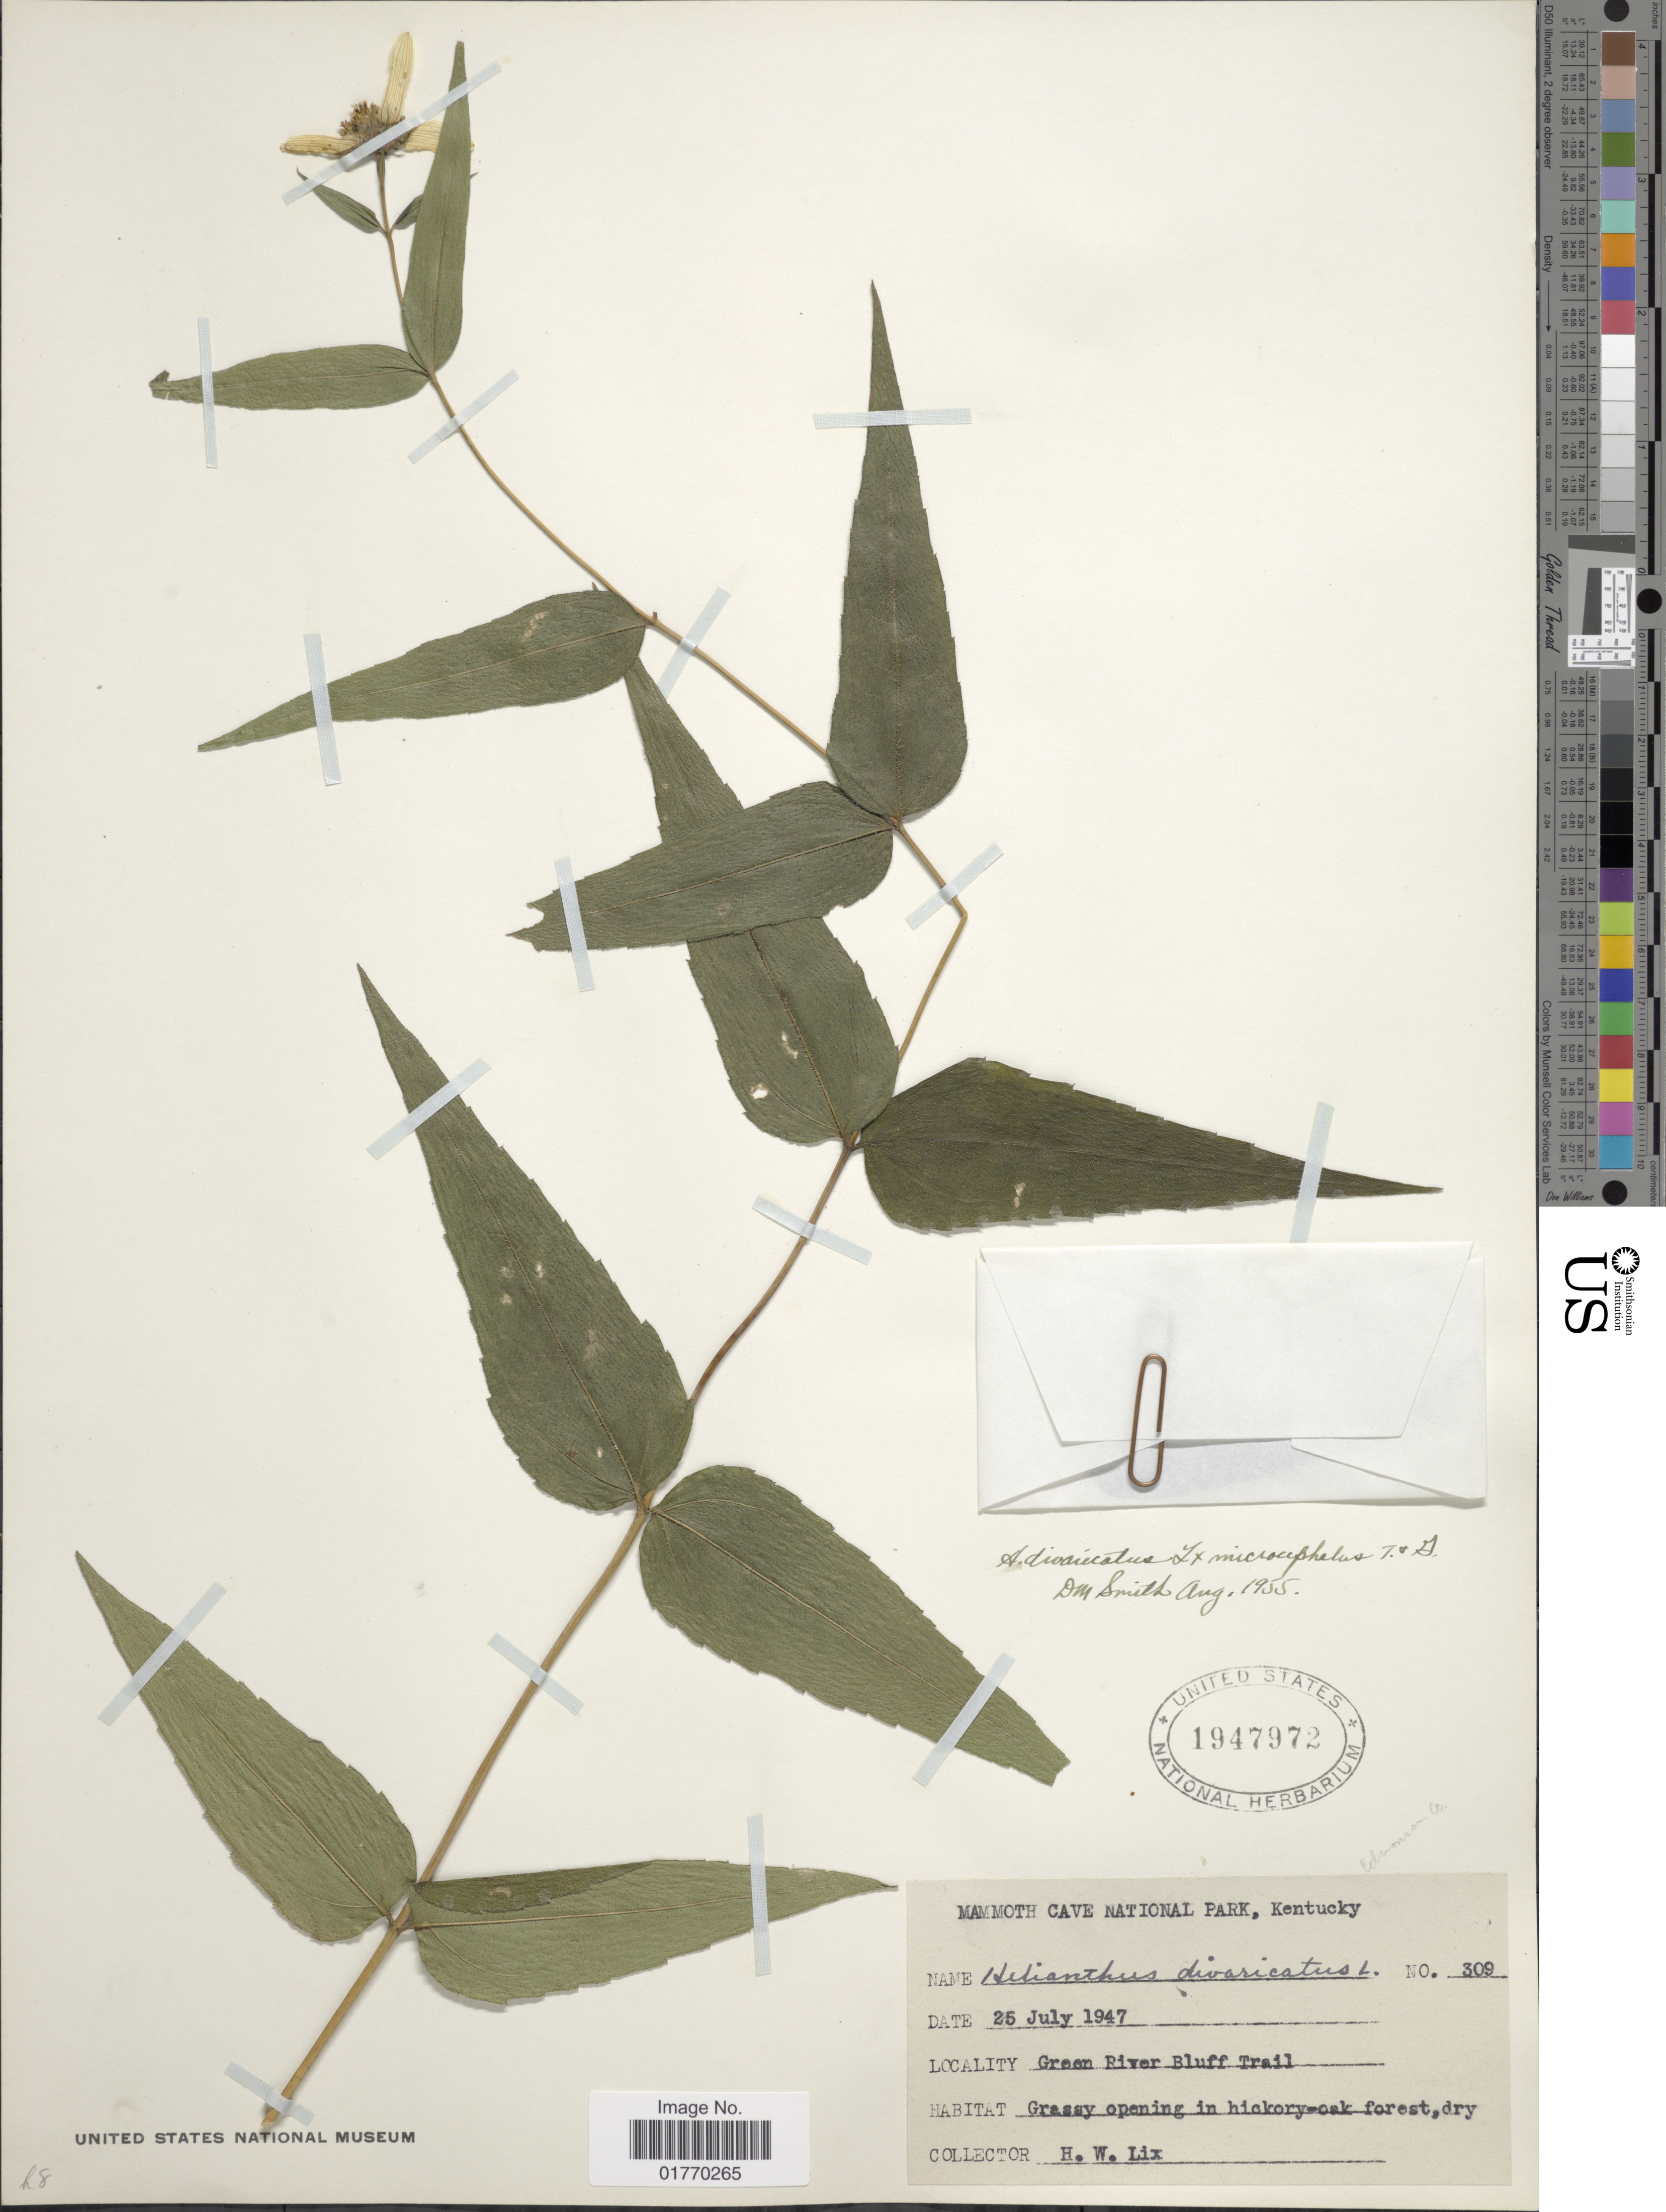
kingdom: Plantae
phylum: Tracheophyta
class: Magnoliopsida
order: Asterales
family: Asteraceae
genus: Helianthus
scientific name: Helianthus divaricatus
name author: L.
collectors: H. W. Lix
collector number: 309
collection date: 1947-07-25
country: United States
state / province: Kentucky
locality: Mammoth Cave National Park, Kentucky, Green River Bluff Trail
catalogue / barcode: US 1947972